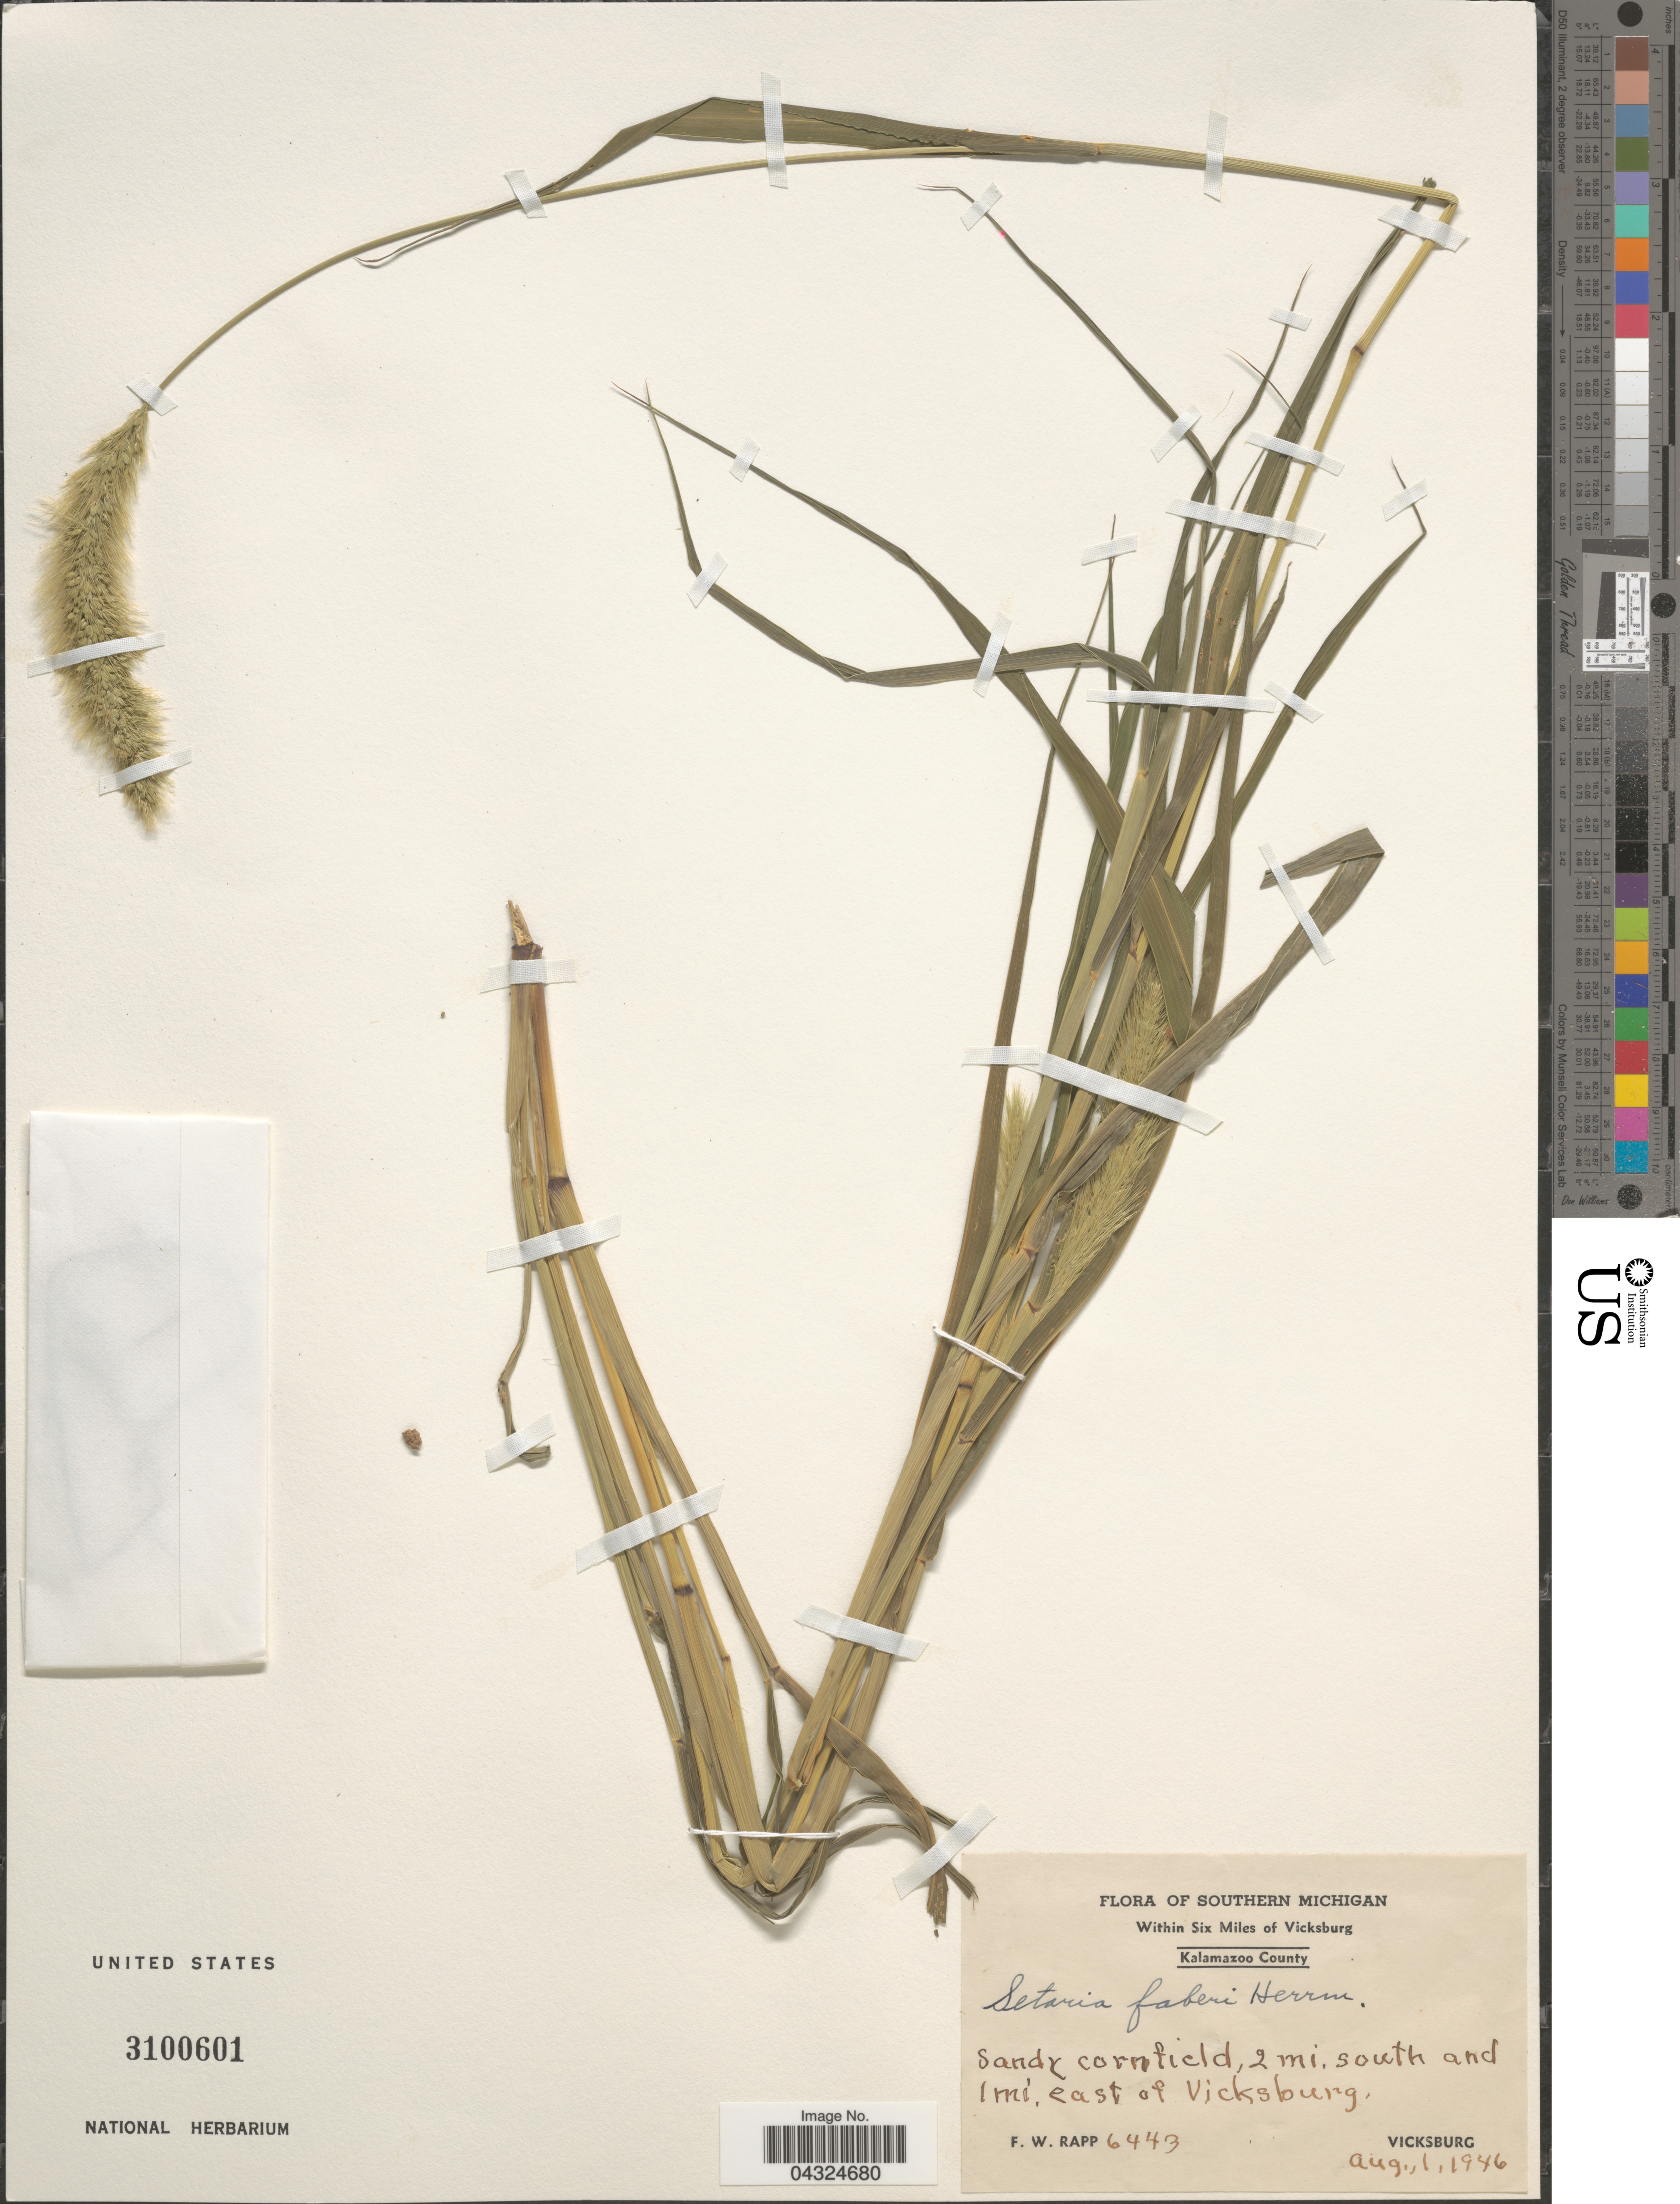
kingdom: Plantae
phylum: Tracheophyta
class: Liliopsida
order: Poales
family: Poaceae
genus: Setaria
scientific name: Setaria faberi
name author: R.A.W. Herrm.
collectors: F. Rapp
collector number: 6443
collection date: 1946-08-01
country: United States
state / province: Michigan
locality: Southern Michigan. Within Six Miles of Vicksburg. Kalamazoo County. Sandy cornfield, 2 mi. south and 1 mi. east of Vicksburg. Vicksburg [unsure placement].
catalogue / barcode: US 3100601